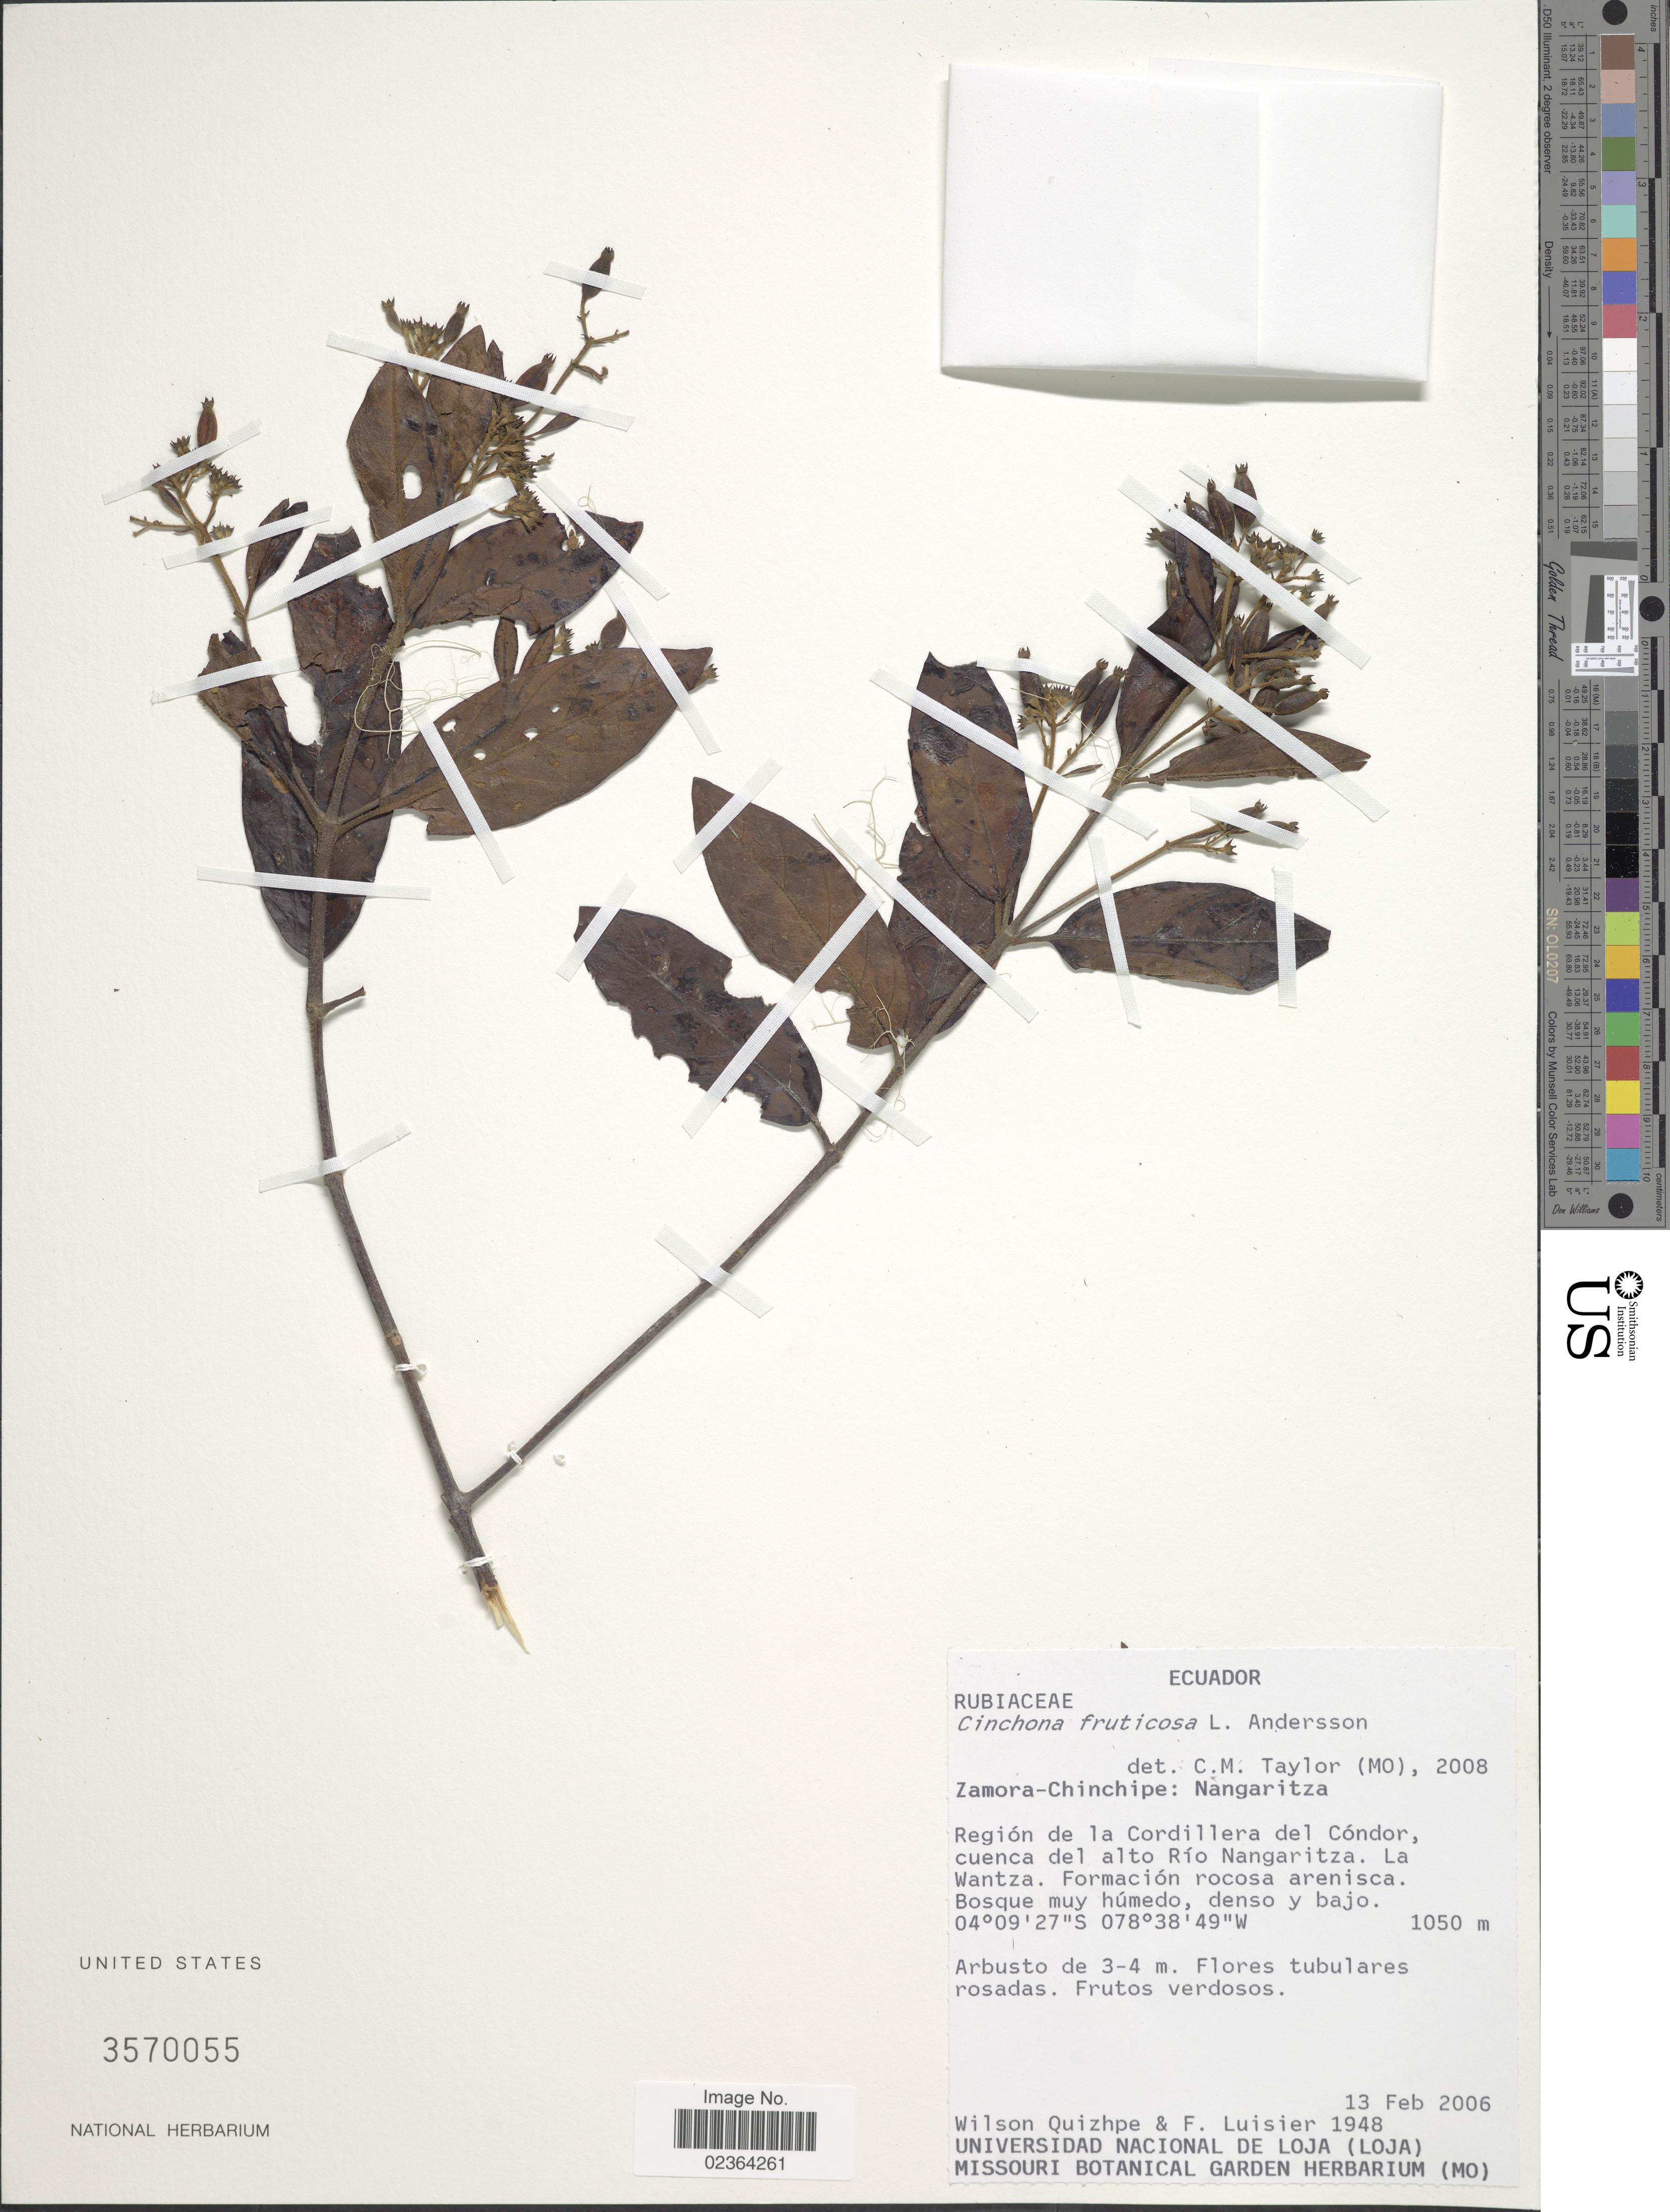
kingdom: Plantae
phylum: Tracheophyta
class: Magnoliopsida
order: Gentianales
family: Rubiaceae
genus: Cinchona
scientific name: Cinchona fruticosa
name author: L. Andersson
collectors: W. Quizhpe & F. Luisier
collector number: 1948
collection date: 2006-02-13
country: Ecuador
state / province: Zamora-Chinchipe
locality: Zamora-Chinchipe: Nangaritza, Region de la Cordillera del Condor, cuenca del alto Rio Nangaritz, La Wantza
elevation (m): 1050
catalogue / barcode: US 3570055